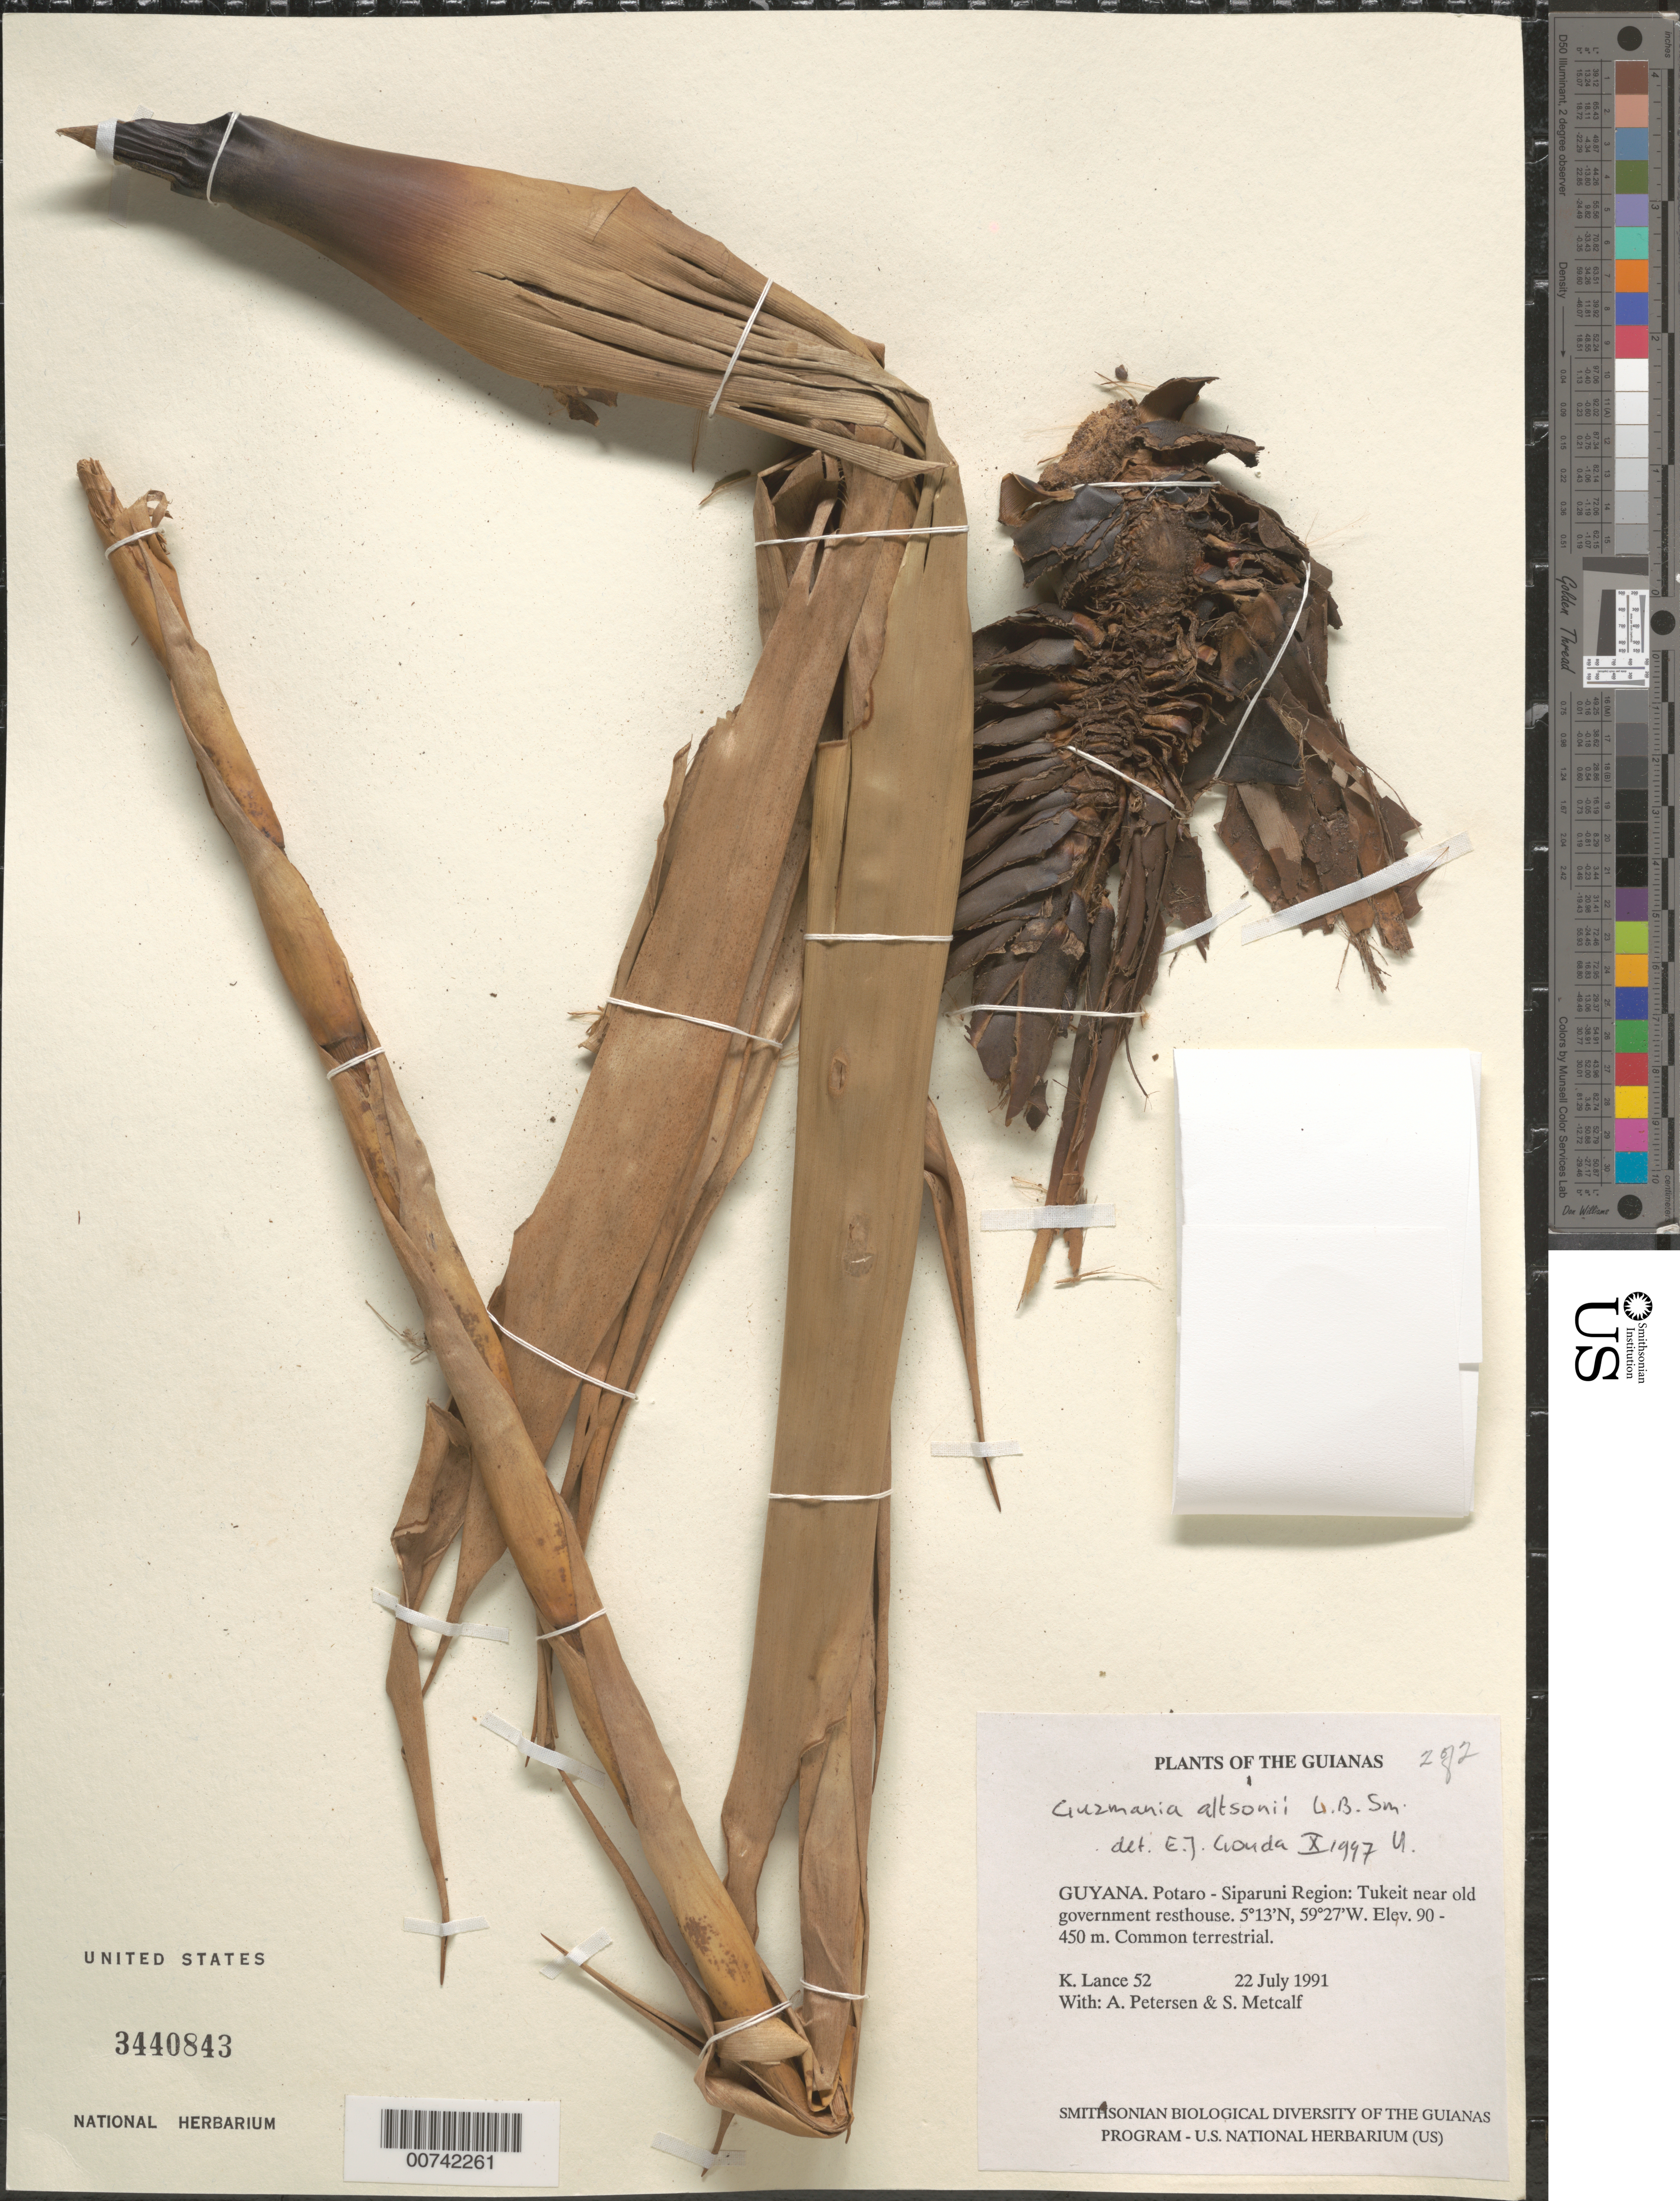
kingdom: Plantae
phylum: Tracheophyta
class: Liliopsida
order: Poales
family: Bromeliaceae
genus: Guzmania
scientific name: Guzmania altsonii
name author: L.B. Sm.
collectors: K. Lance, A. Petersen & S. Metcalf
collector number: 52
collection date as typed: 22 July 1991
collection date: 1991-07-22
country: Guyana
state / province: Potaro-Siparuni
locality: Tukeit near old government resthouse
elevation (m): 90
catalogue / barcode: US 3440843